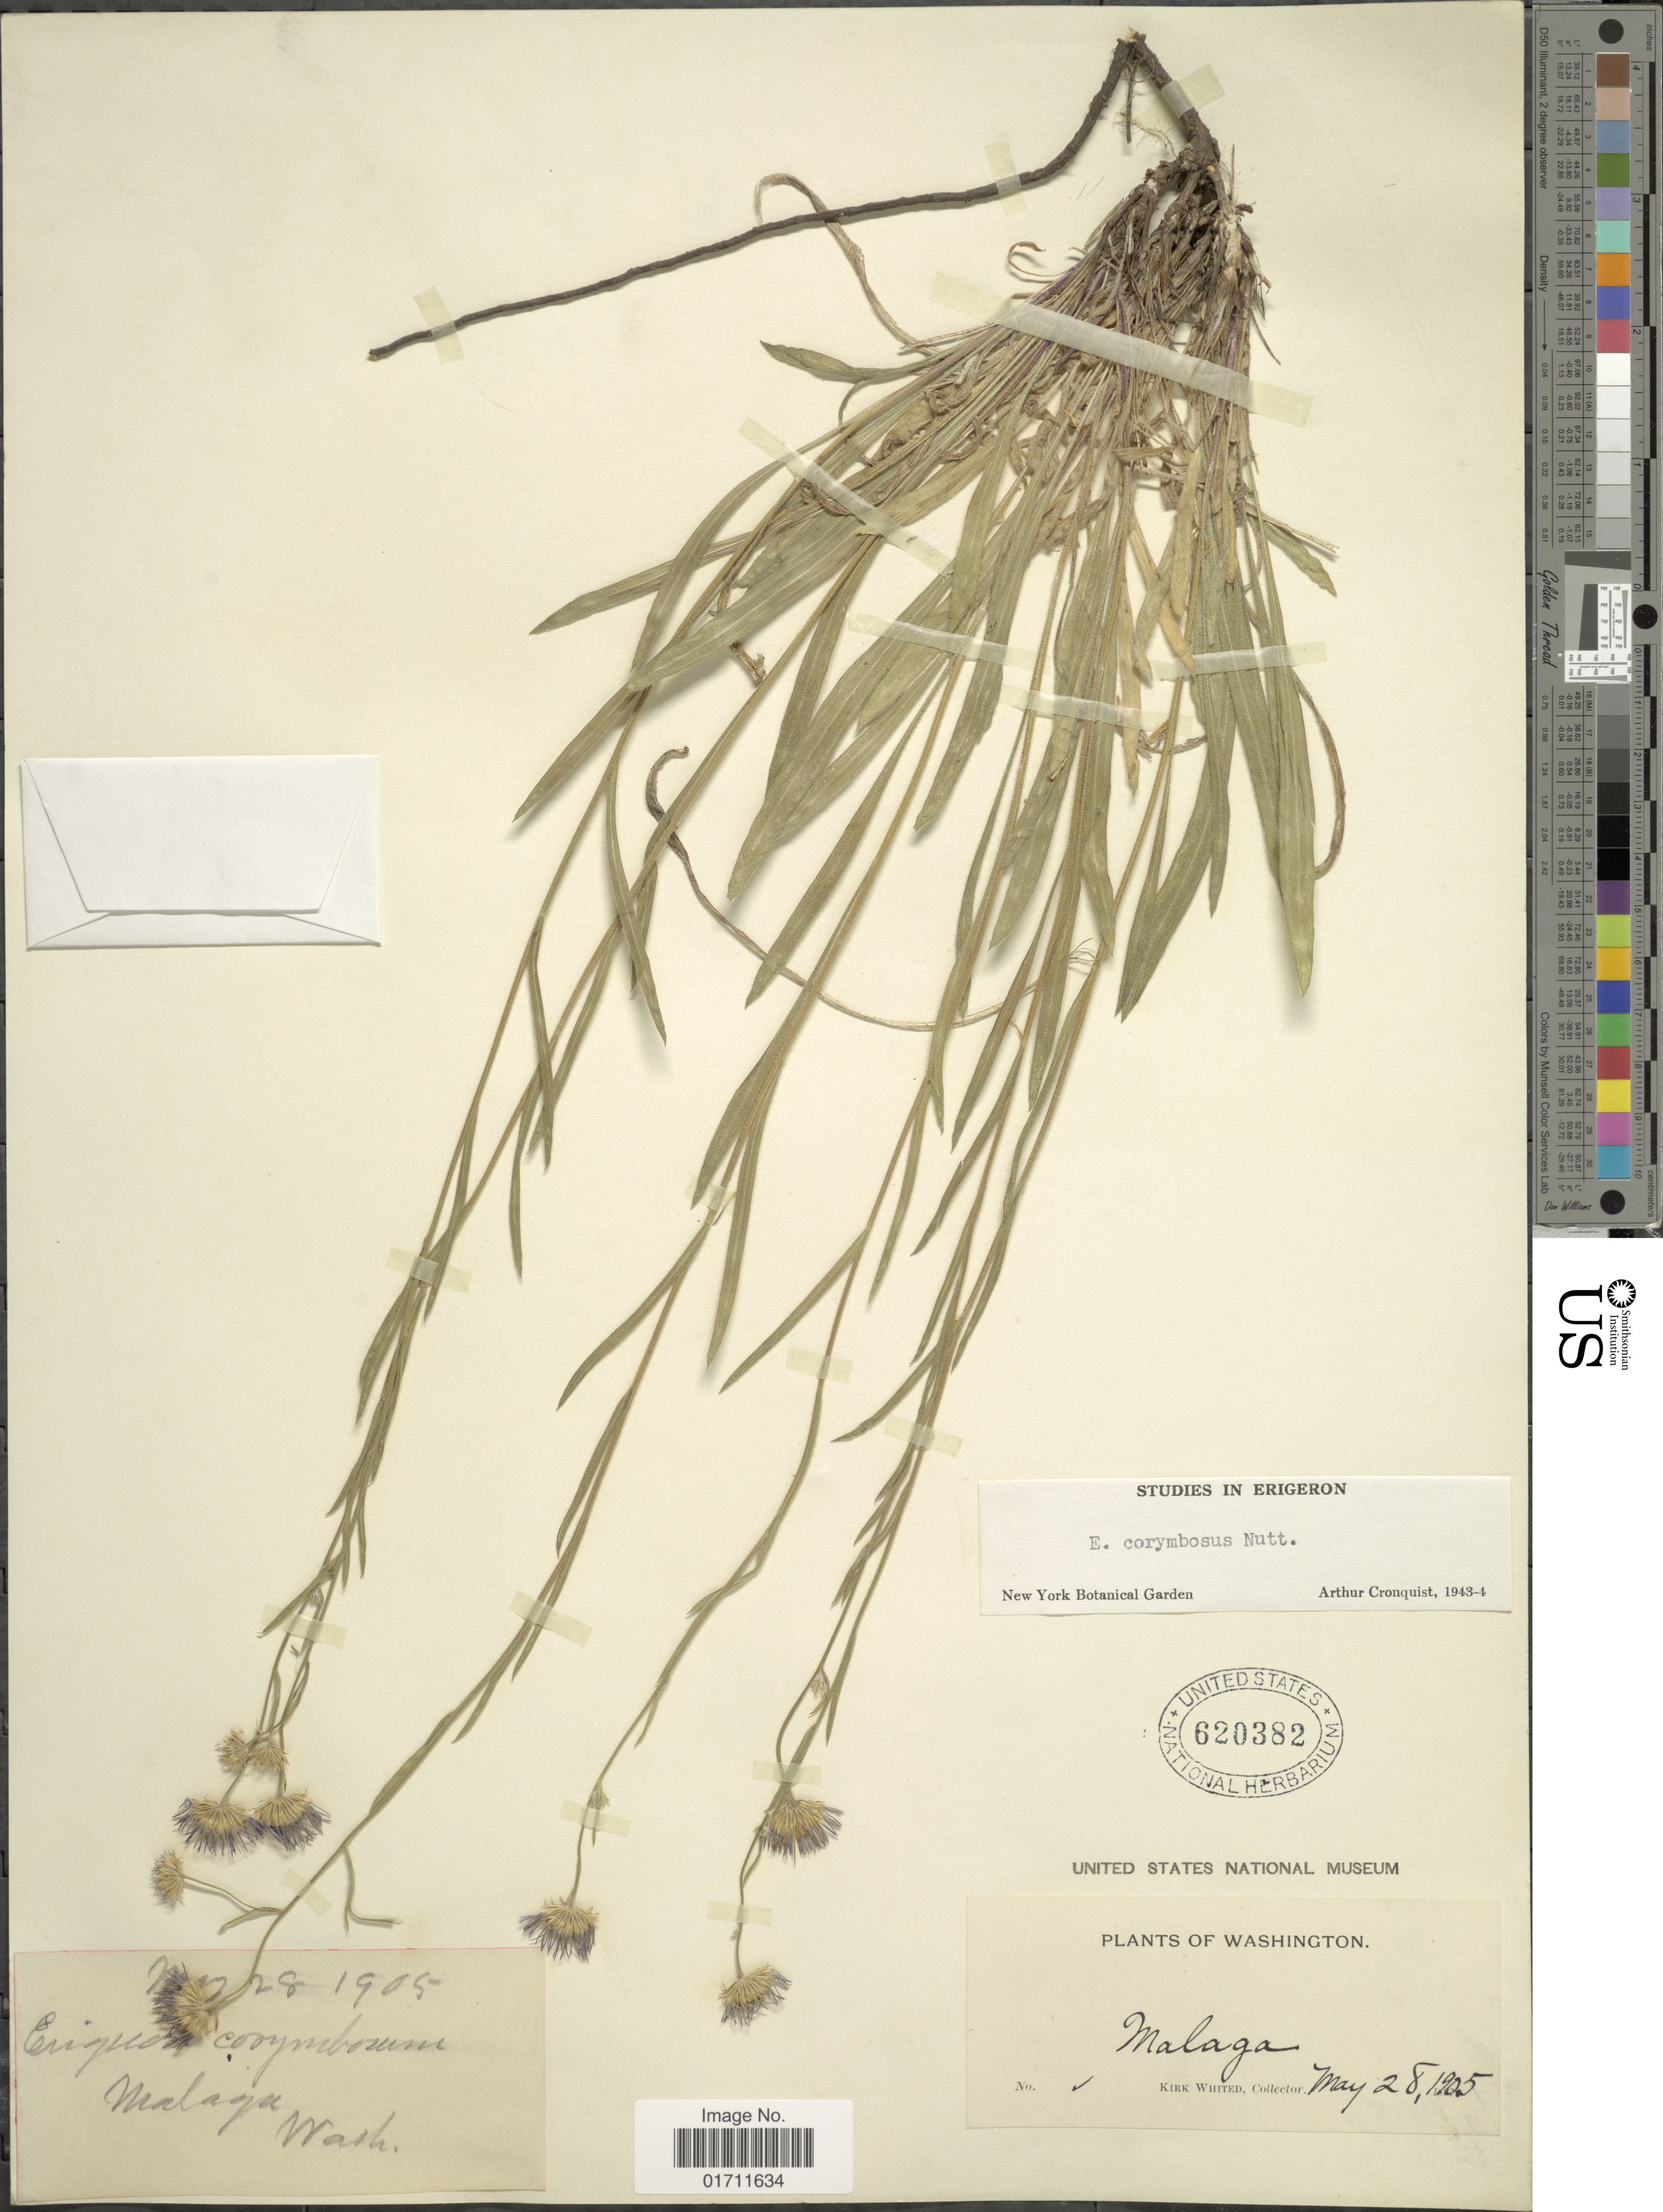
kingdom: Plantae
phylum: Tracheophyta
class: Magnoliopsida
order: Asterales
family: Asteraceae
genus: Erigeron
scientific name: Erigeron corymbosus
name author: Nutt.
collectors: K. Whited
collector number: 1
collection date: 1905-05-28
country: United States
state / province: Washington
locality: Malaga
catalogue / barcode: US 620382